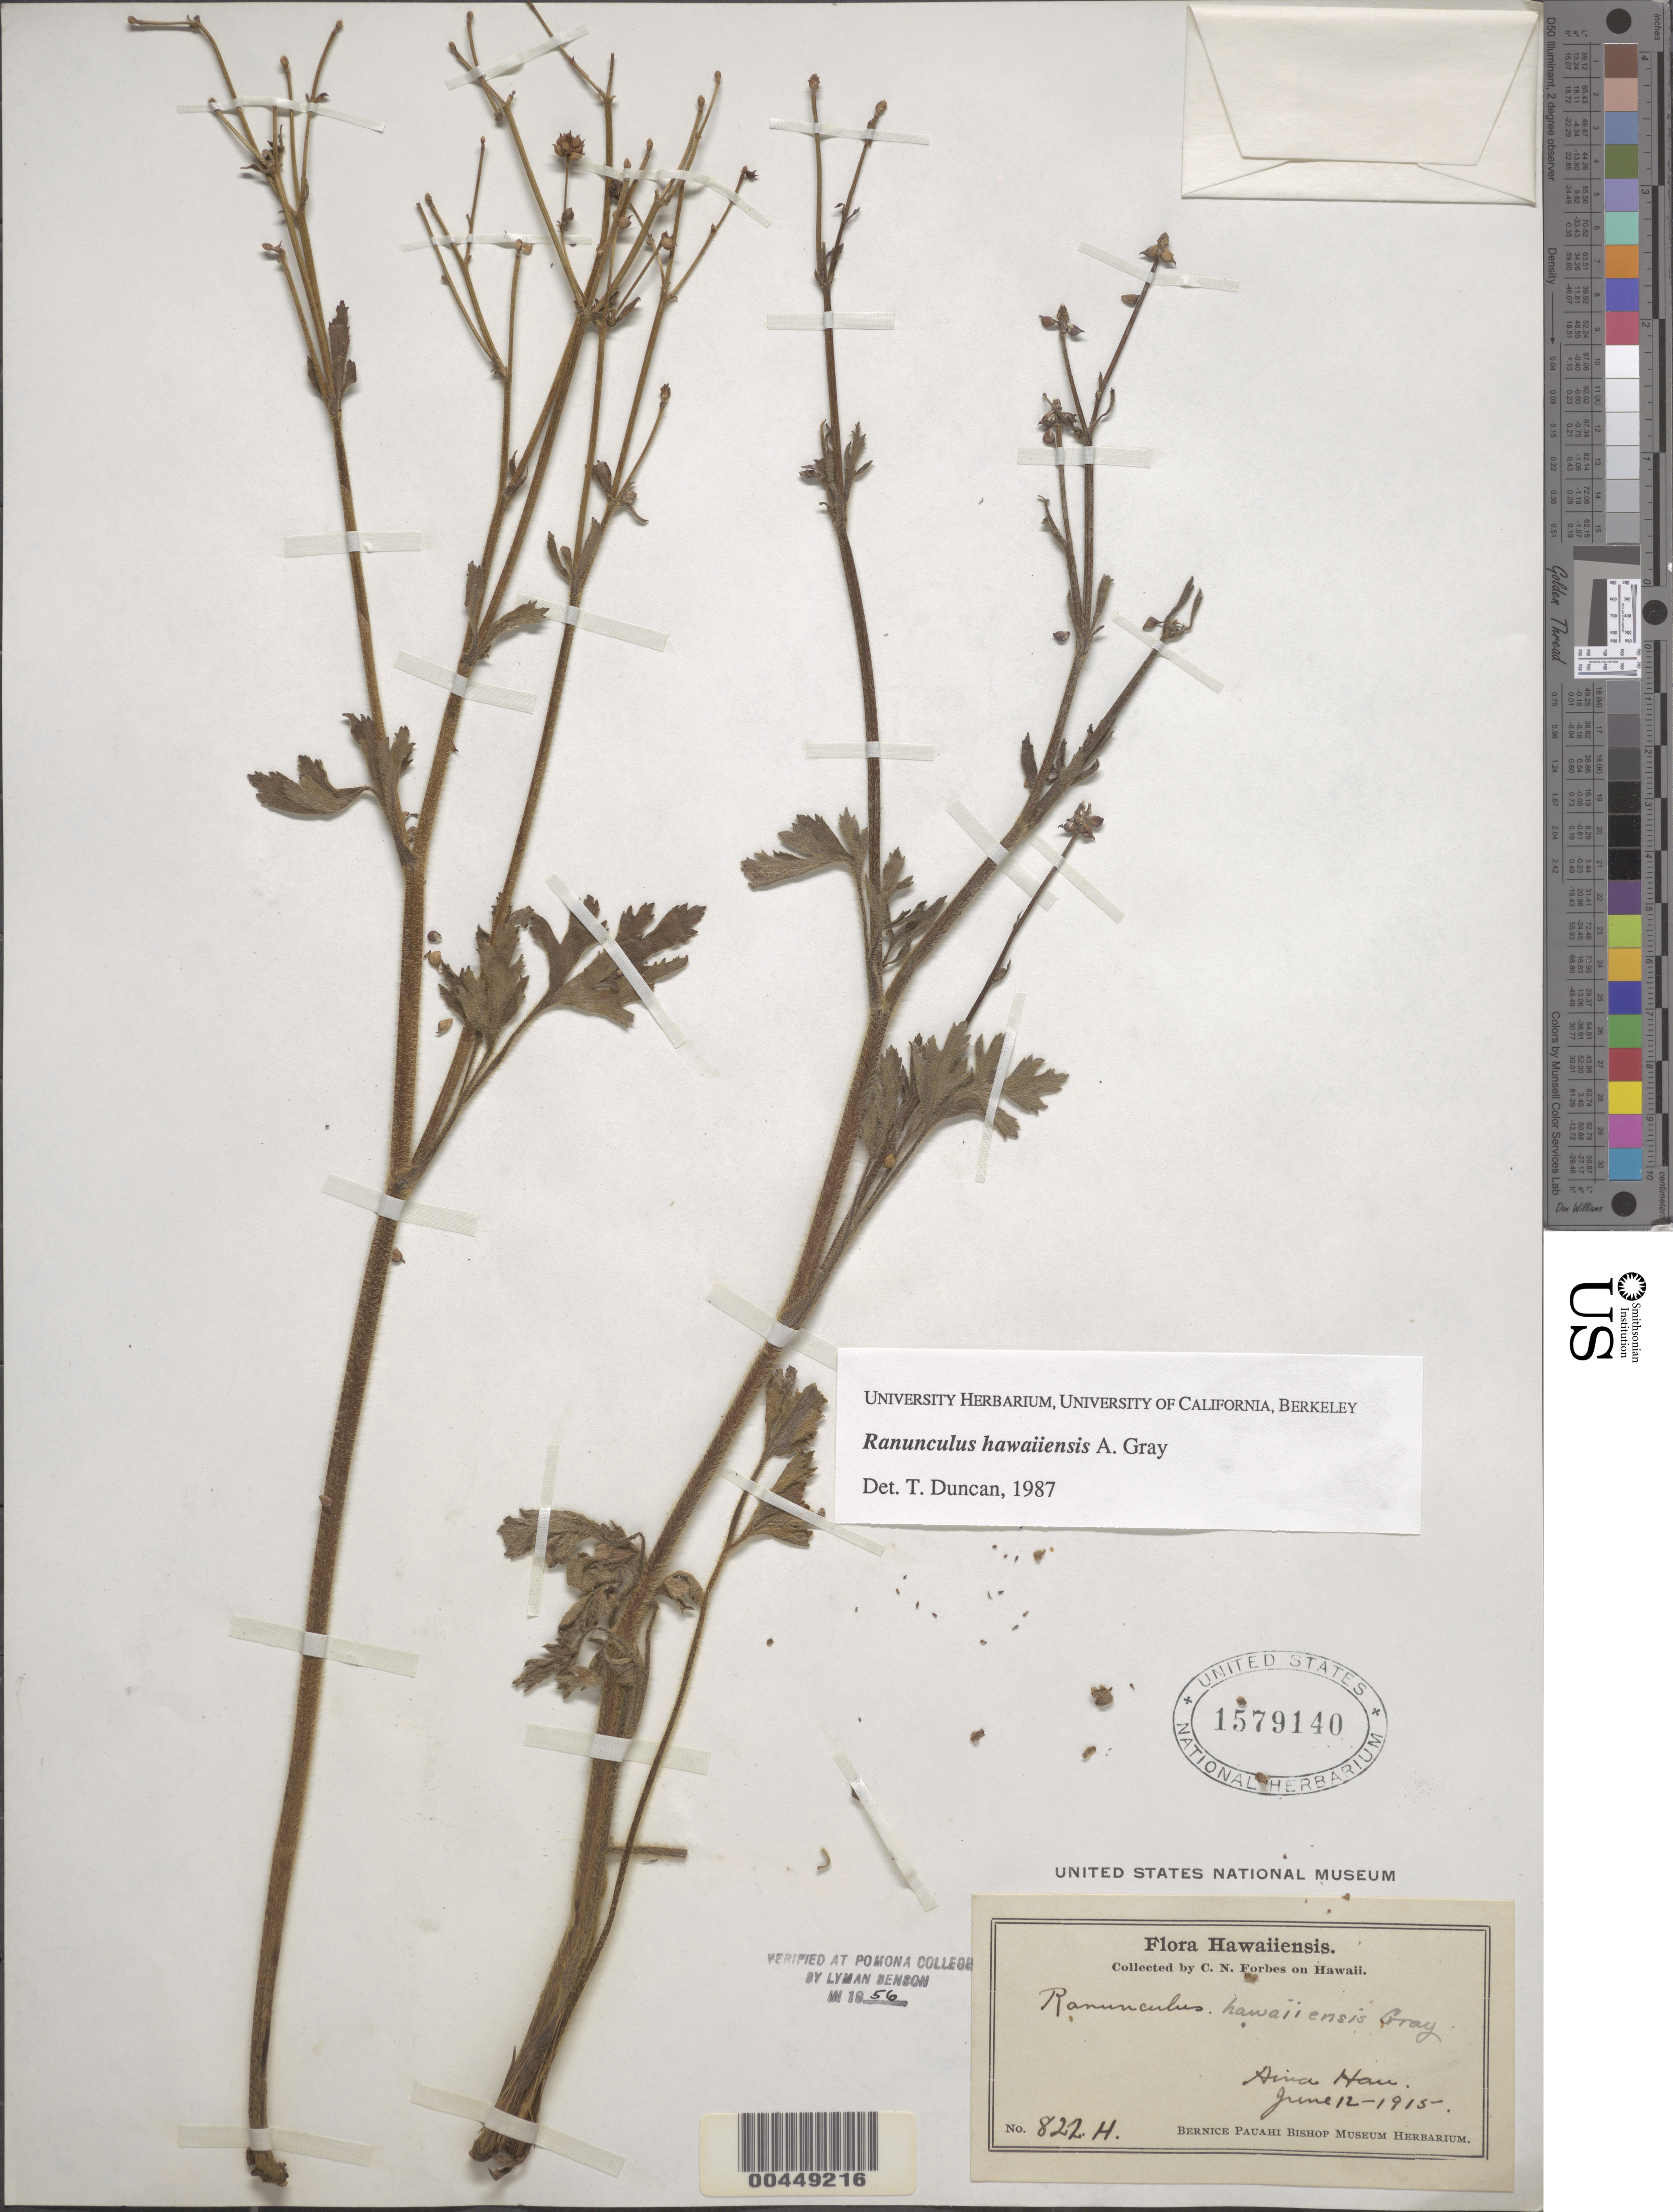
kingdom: Plantae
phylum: Tracheophyta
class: Magnoliopsida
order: Ranunculales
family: Ranunculaceae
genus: Ranunculus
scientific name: Ranunculus hawaiensis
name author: A. Gray in Wilkes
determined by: Duncan, T.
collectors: C. N. Forbes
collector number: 822.H.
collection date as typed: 12 Jun 1915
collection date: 1915-06-12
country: United States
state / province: Hawaii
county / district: Hawaii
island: Hawaii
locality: Aina Hau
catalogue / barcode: US 1579140